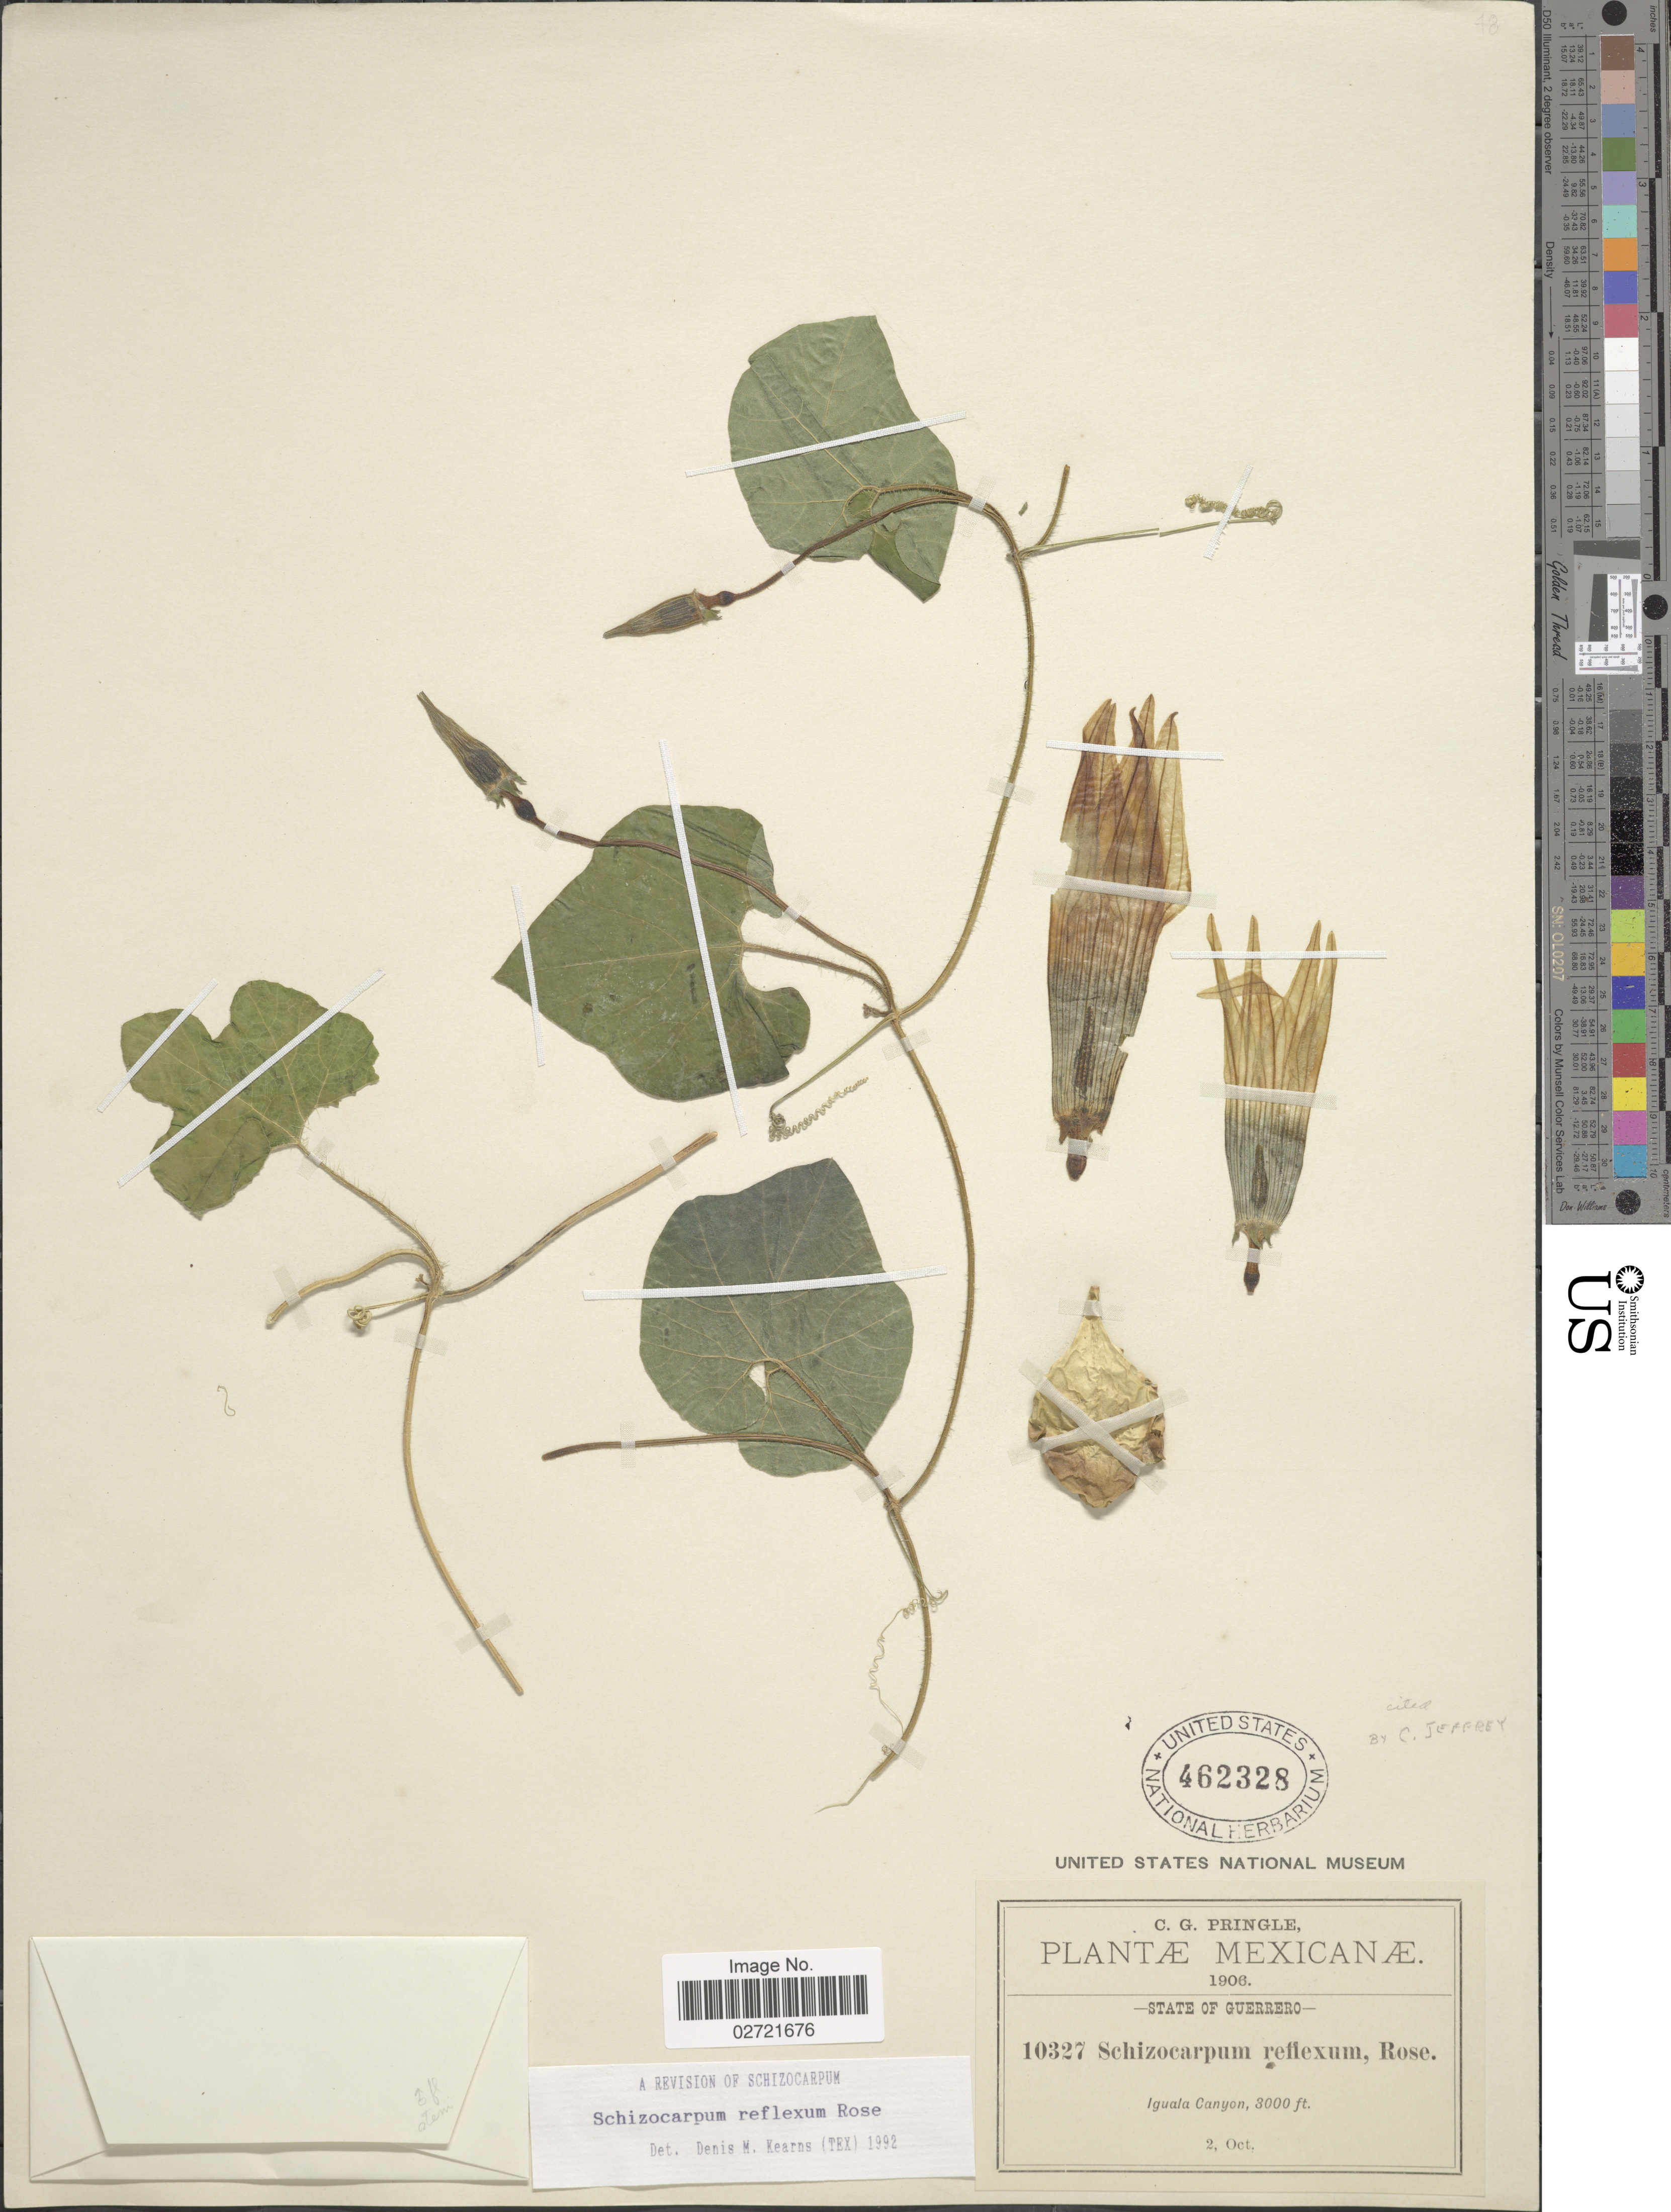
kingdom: Plantae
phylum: Tracheophyta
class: Magnoliopsida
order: Cucurbitales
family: Cucurbitaceae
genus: Schizocarpum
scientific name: Schizocarpum reflexum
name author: Rose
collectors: C. G. Pringle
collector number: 10327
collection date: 1906-10-02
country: Mexico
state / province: Guerrero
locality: State of Guerrero, Iguala Canyon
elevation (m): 914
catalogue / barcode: US 462328